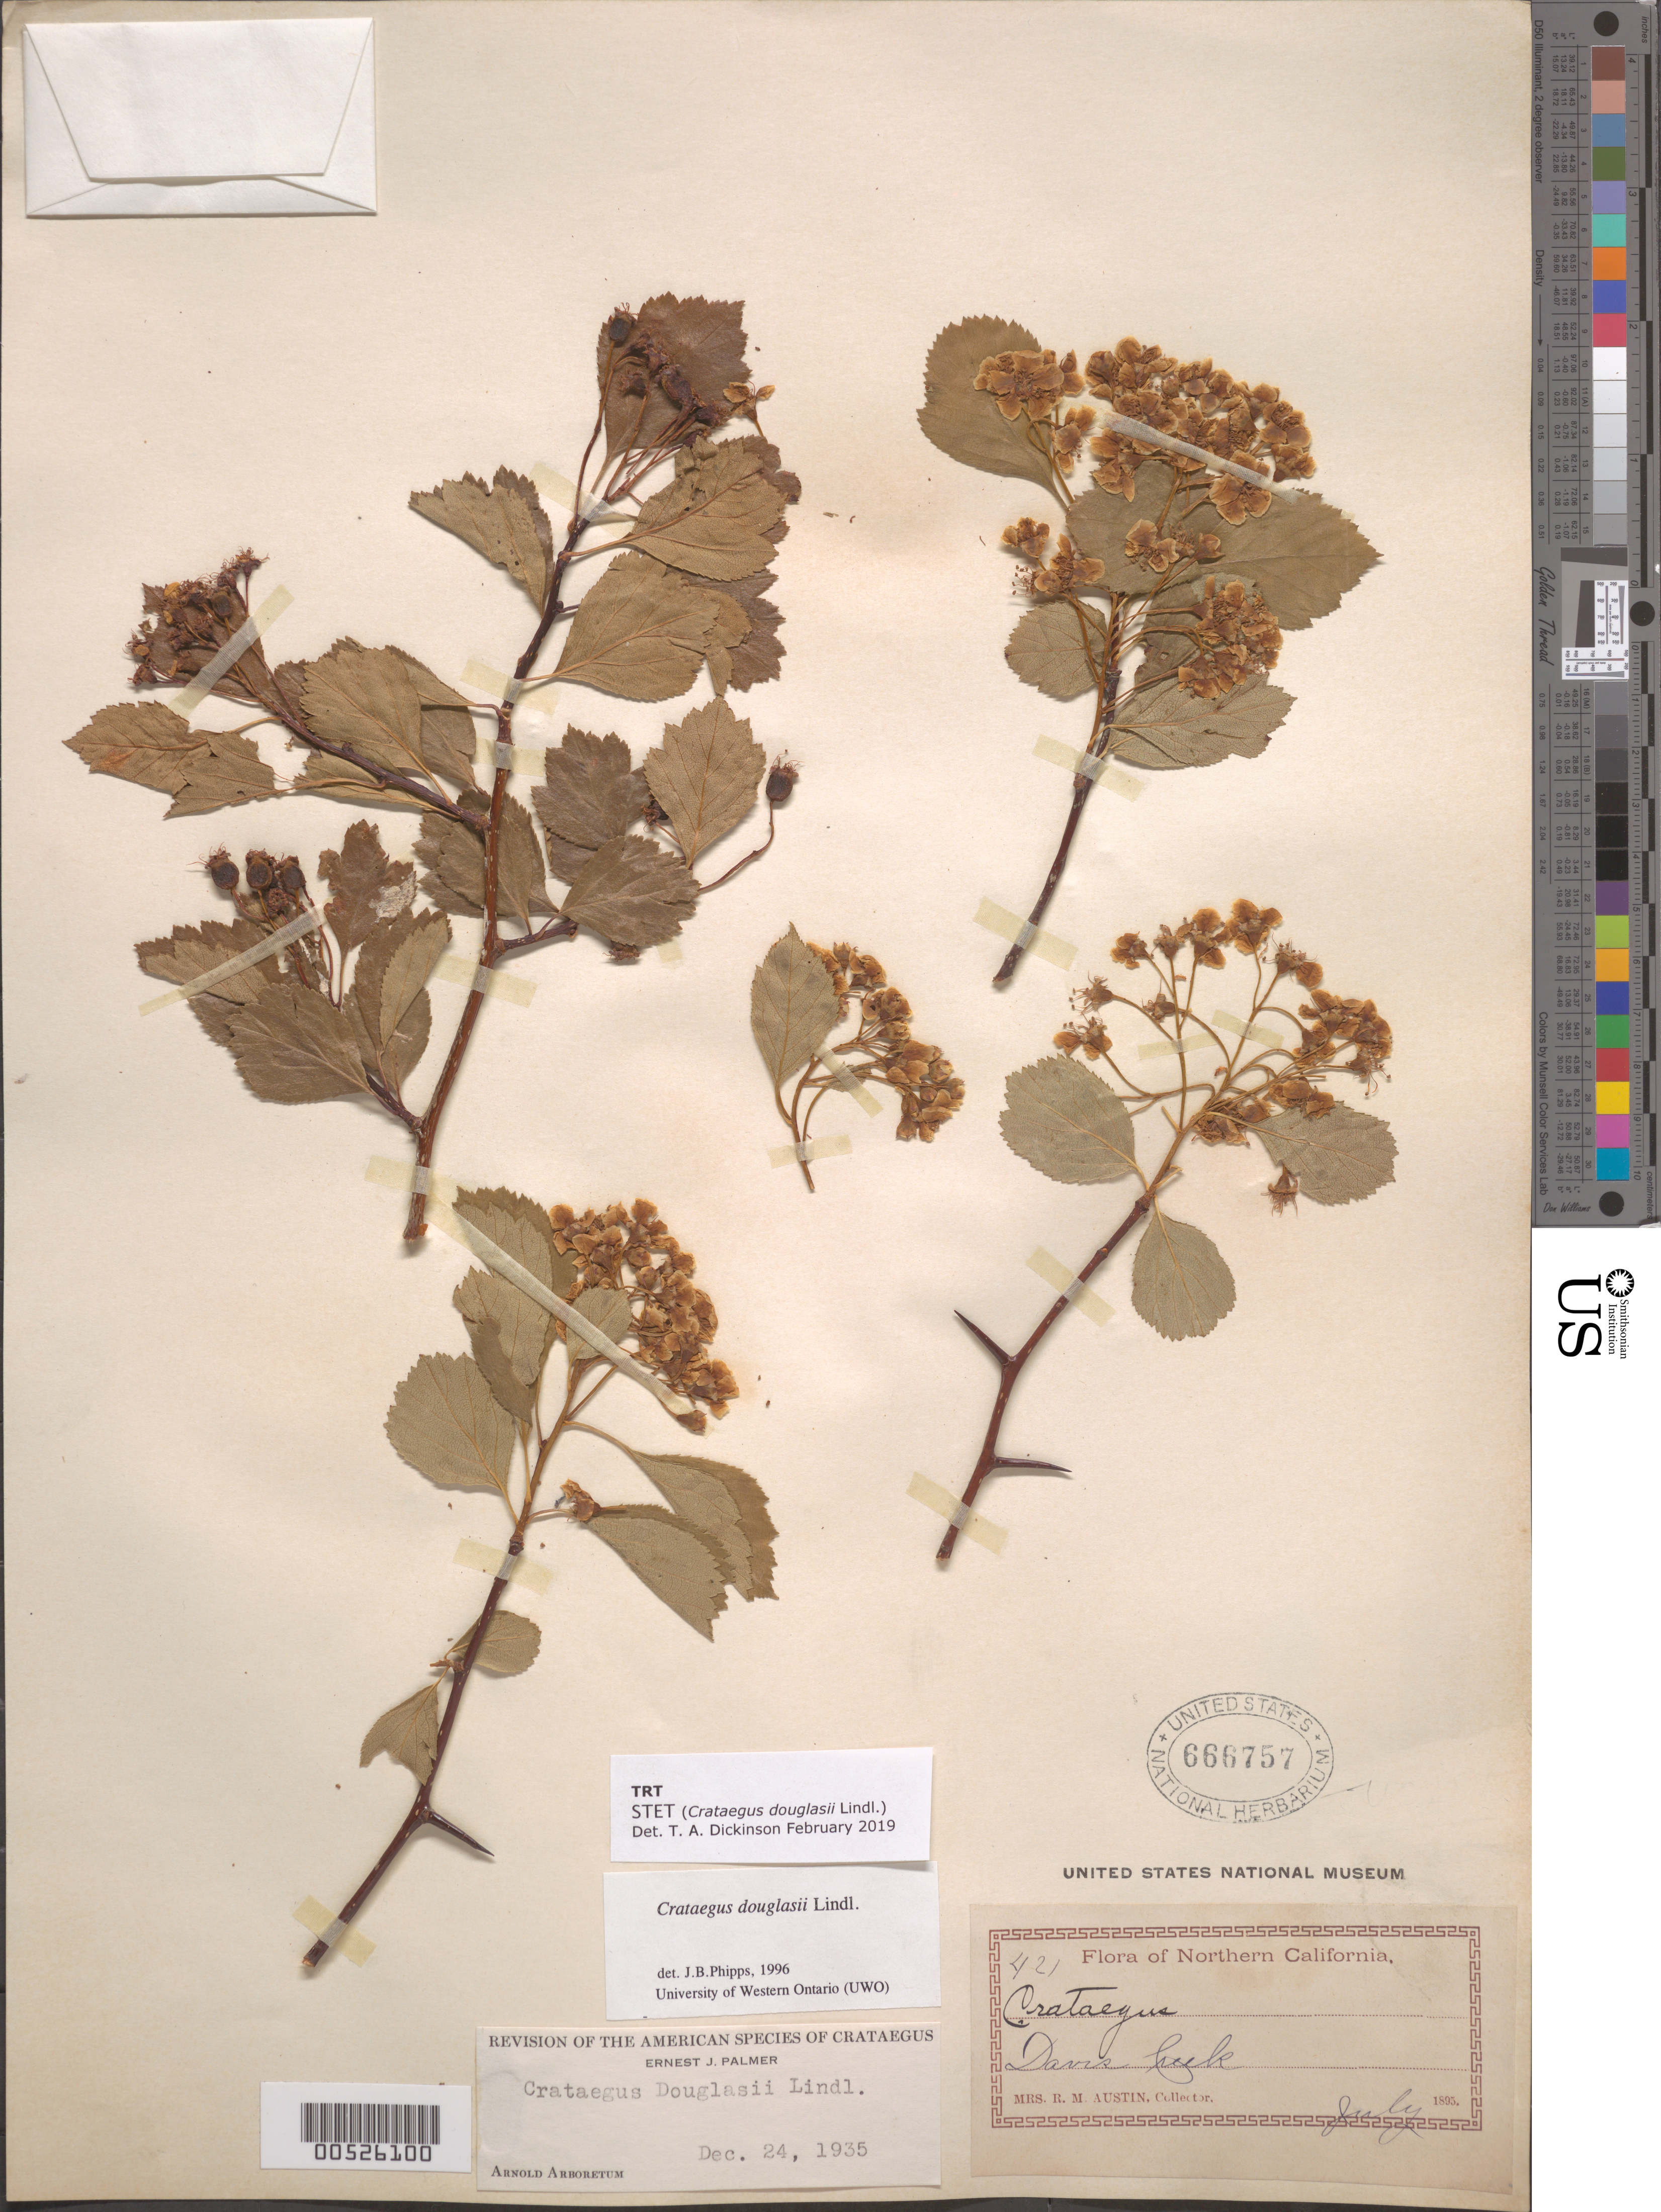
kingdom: Plantae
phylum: Tracheophyta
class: Magnoliopsida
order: Rosales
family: Rosaceae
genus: Crataegus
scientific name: Crataegus douglasii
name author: Lindl.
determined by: Palmer, E. J.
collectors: R. Austin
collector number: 421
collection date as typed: Jul 1895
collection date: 1895-07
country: United States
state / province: California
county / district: Modoc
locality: Davis Creek, Northern California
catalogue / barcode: US 666757